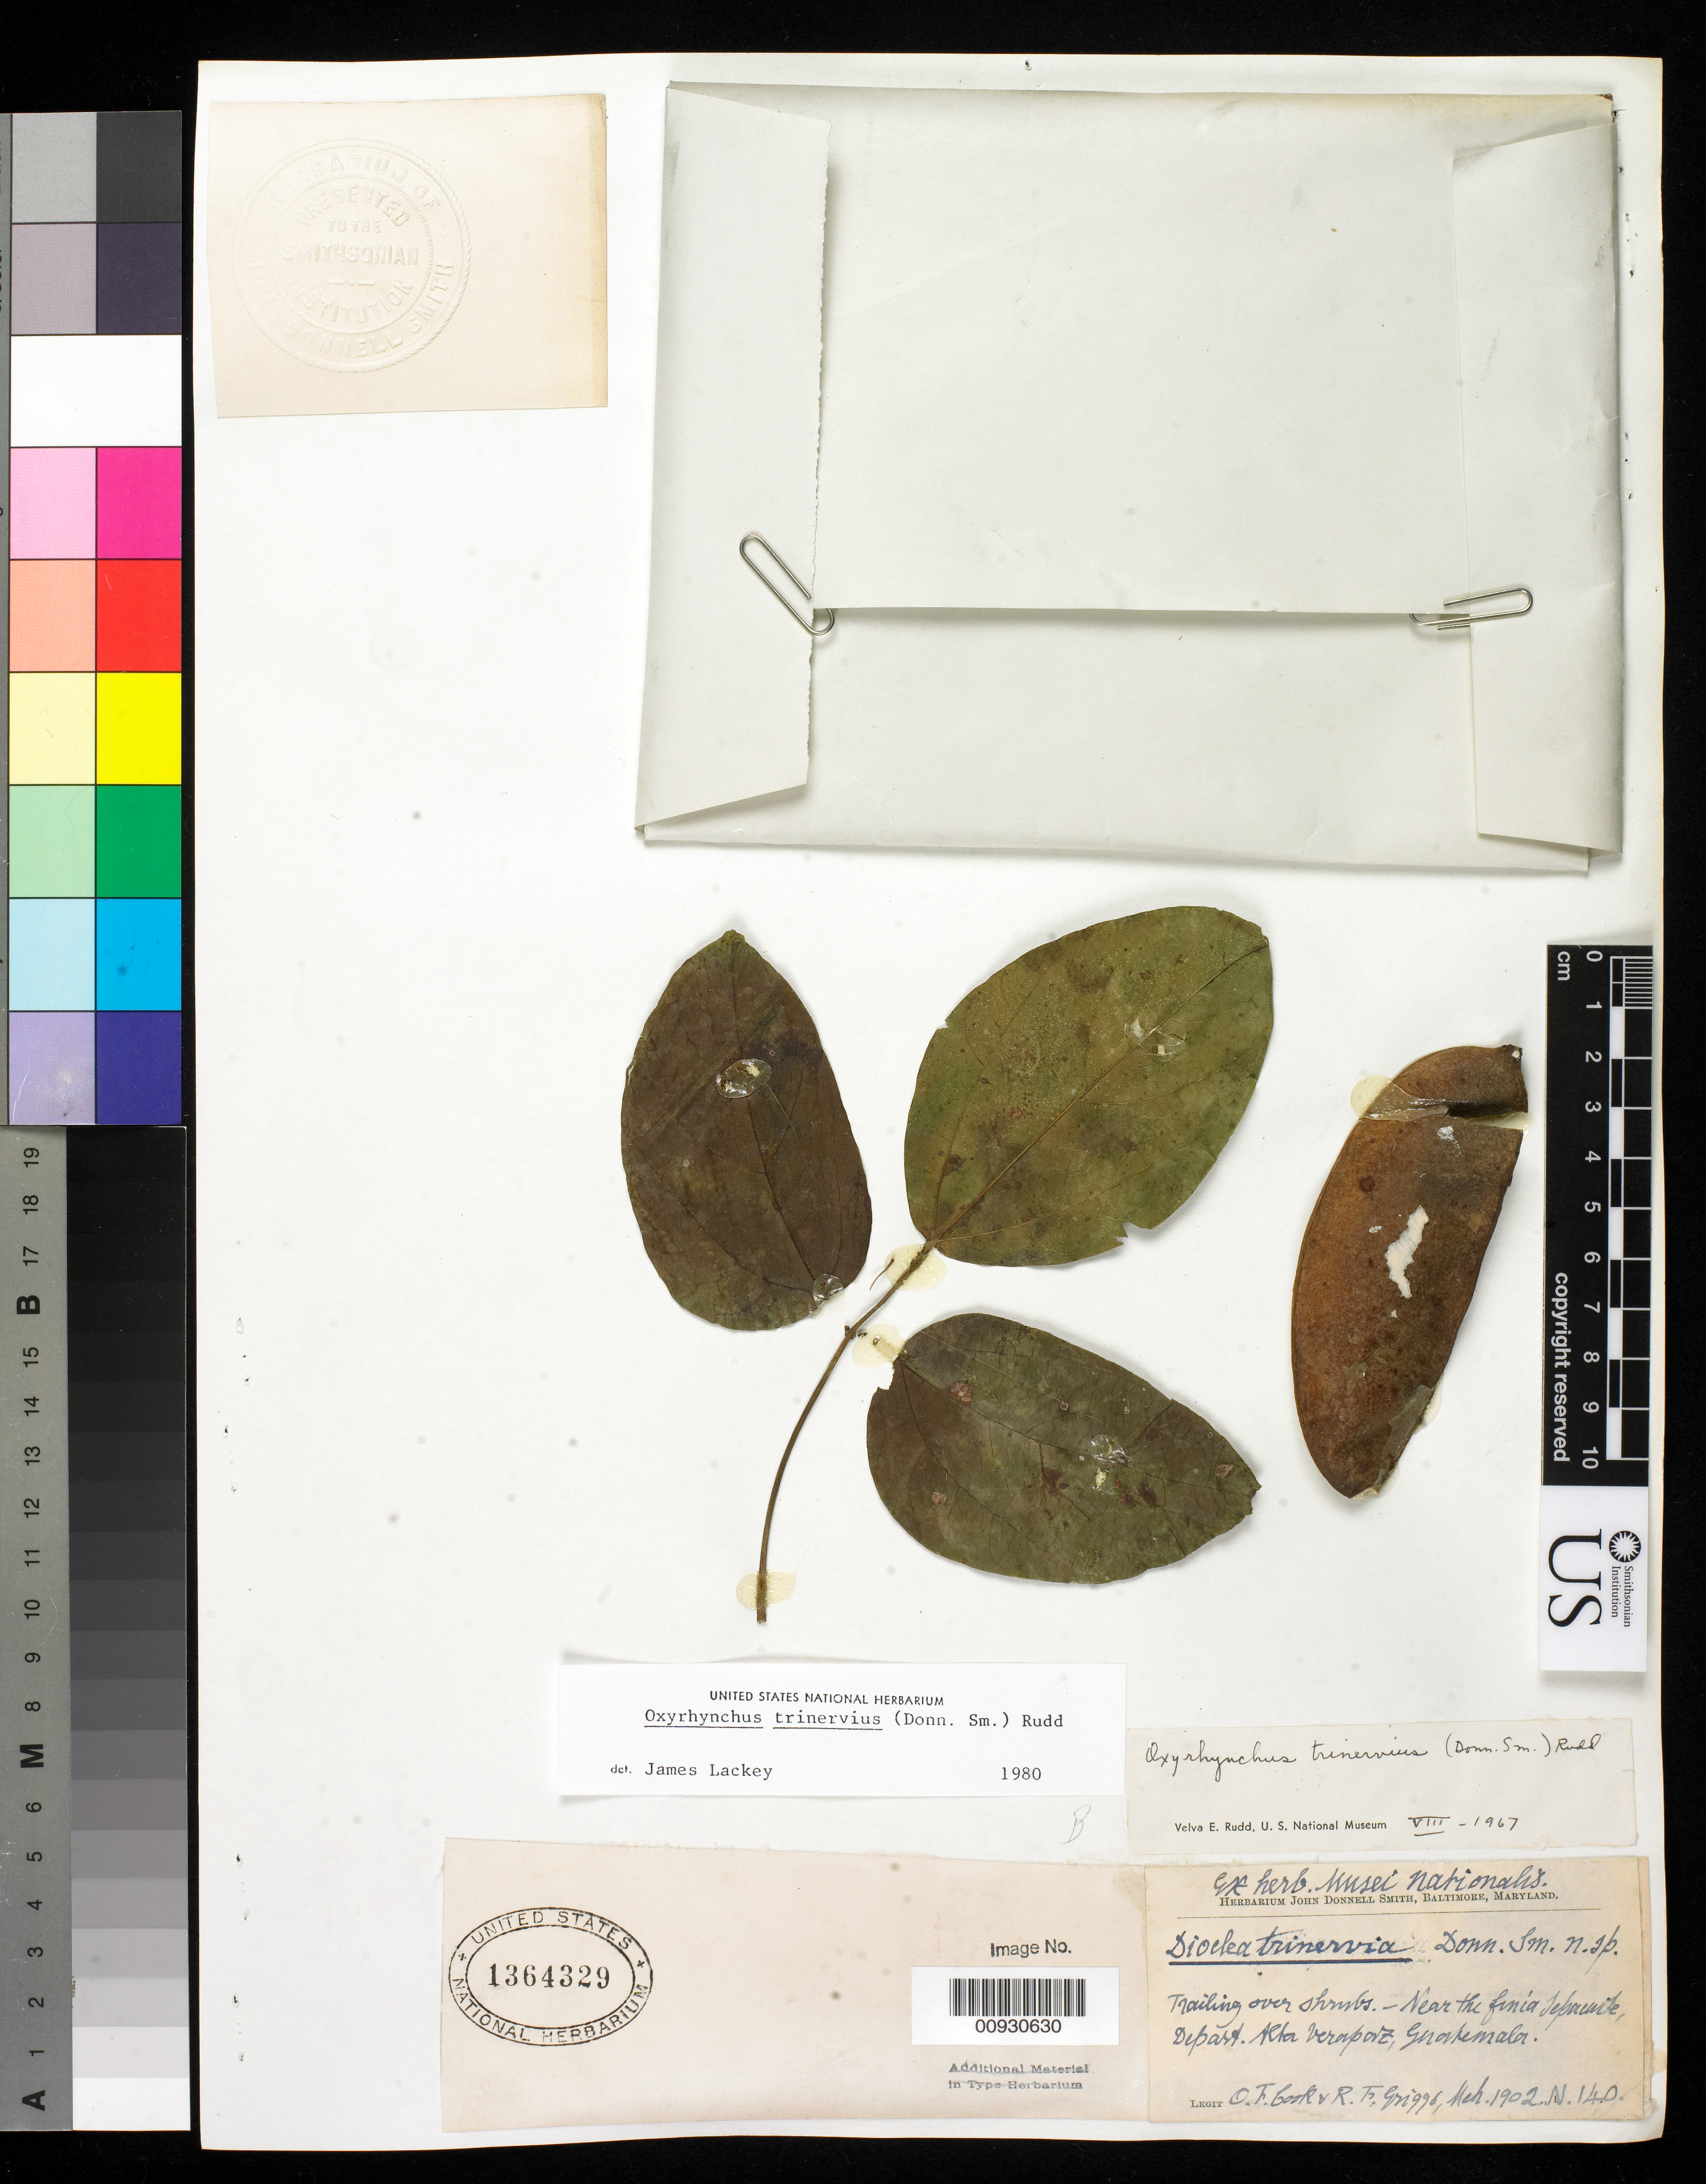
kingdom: Plantae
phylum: Tracheophyta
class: Magnoliopsida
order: Fabales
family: Fabaceae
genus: Dioclea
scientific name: Dioclea trinervia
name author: Donn. Sm.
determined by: Lackey, J.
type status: Isolectotype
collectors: O. F. Cook & R. F. Griggs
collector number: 140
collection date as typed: Mar 1902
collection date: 1902-03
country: Guatemala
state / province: Alta Verapaz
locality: Near the Finca Sepacuite, Depart. Alta Verapaz.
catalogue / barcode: US 1364329